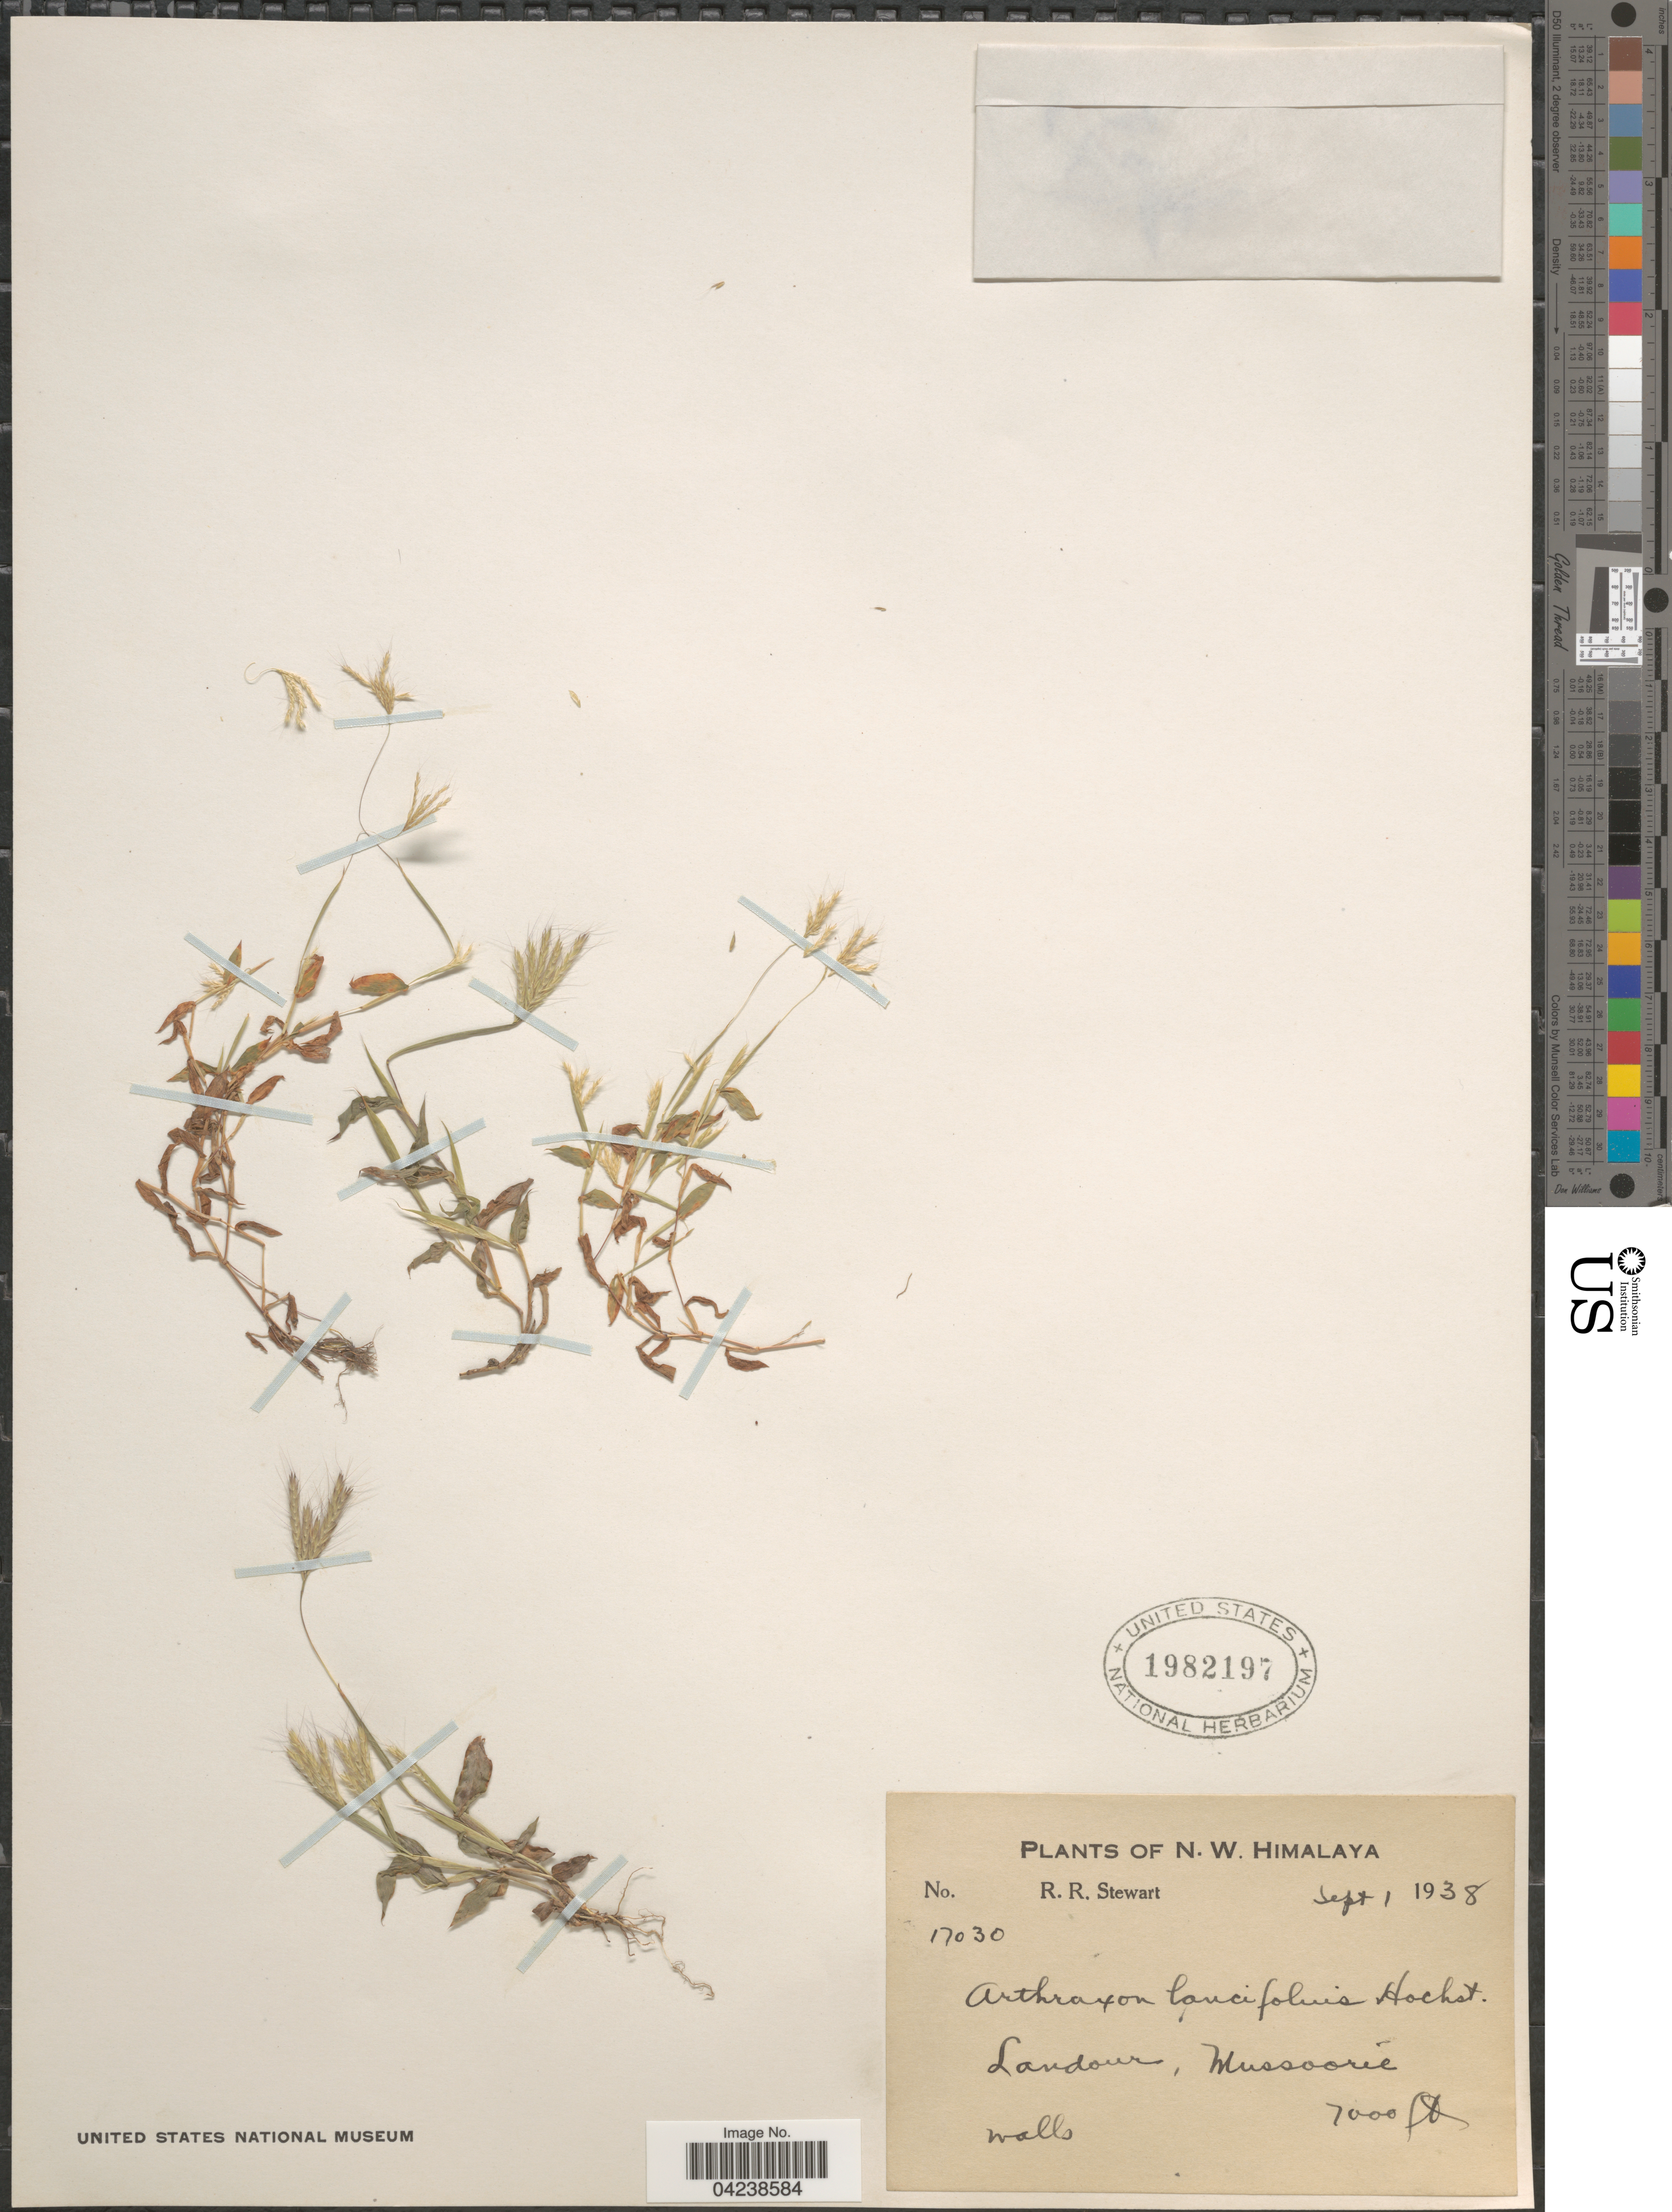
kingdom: Plantae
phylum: Tracheophyta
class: Liliopsida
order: Poales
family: Poaceae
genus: Arthraxon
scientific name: Arthraxon lancifolius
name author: (Trin.) Hochst.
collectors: R. Stewart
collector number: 17030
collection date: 1938-09-01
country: India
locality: N. W. Himalaya. Landour, Mussoorie.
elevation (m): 2134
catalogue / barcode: US 1982197